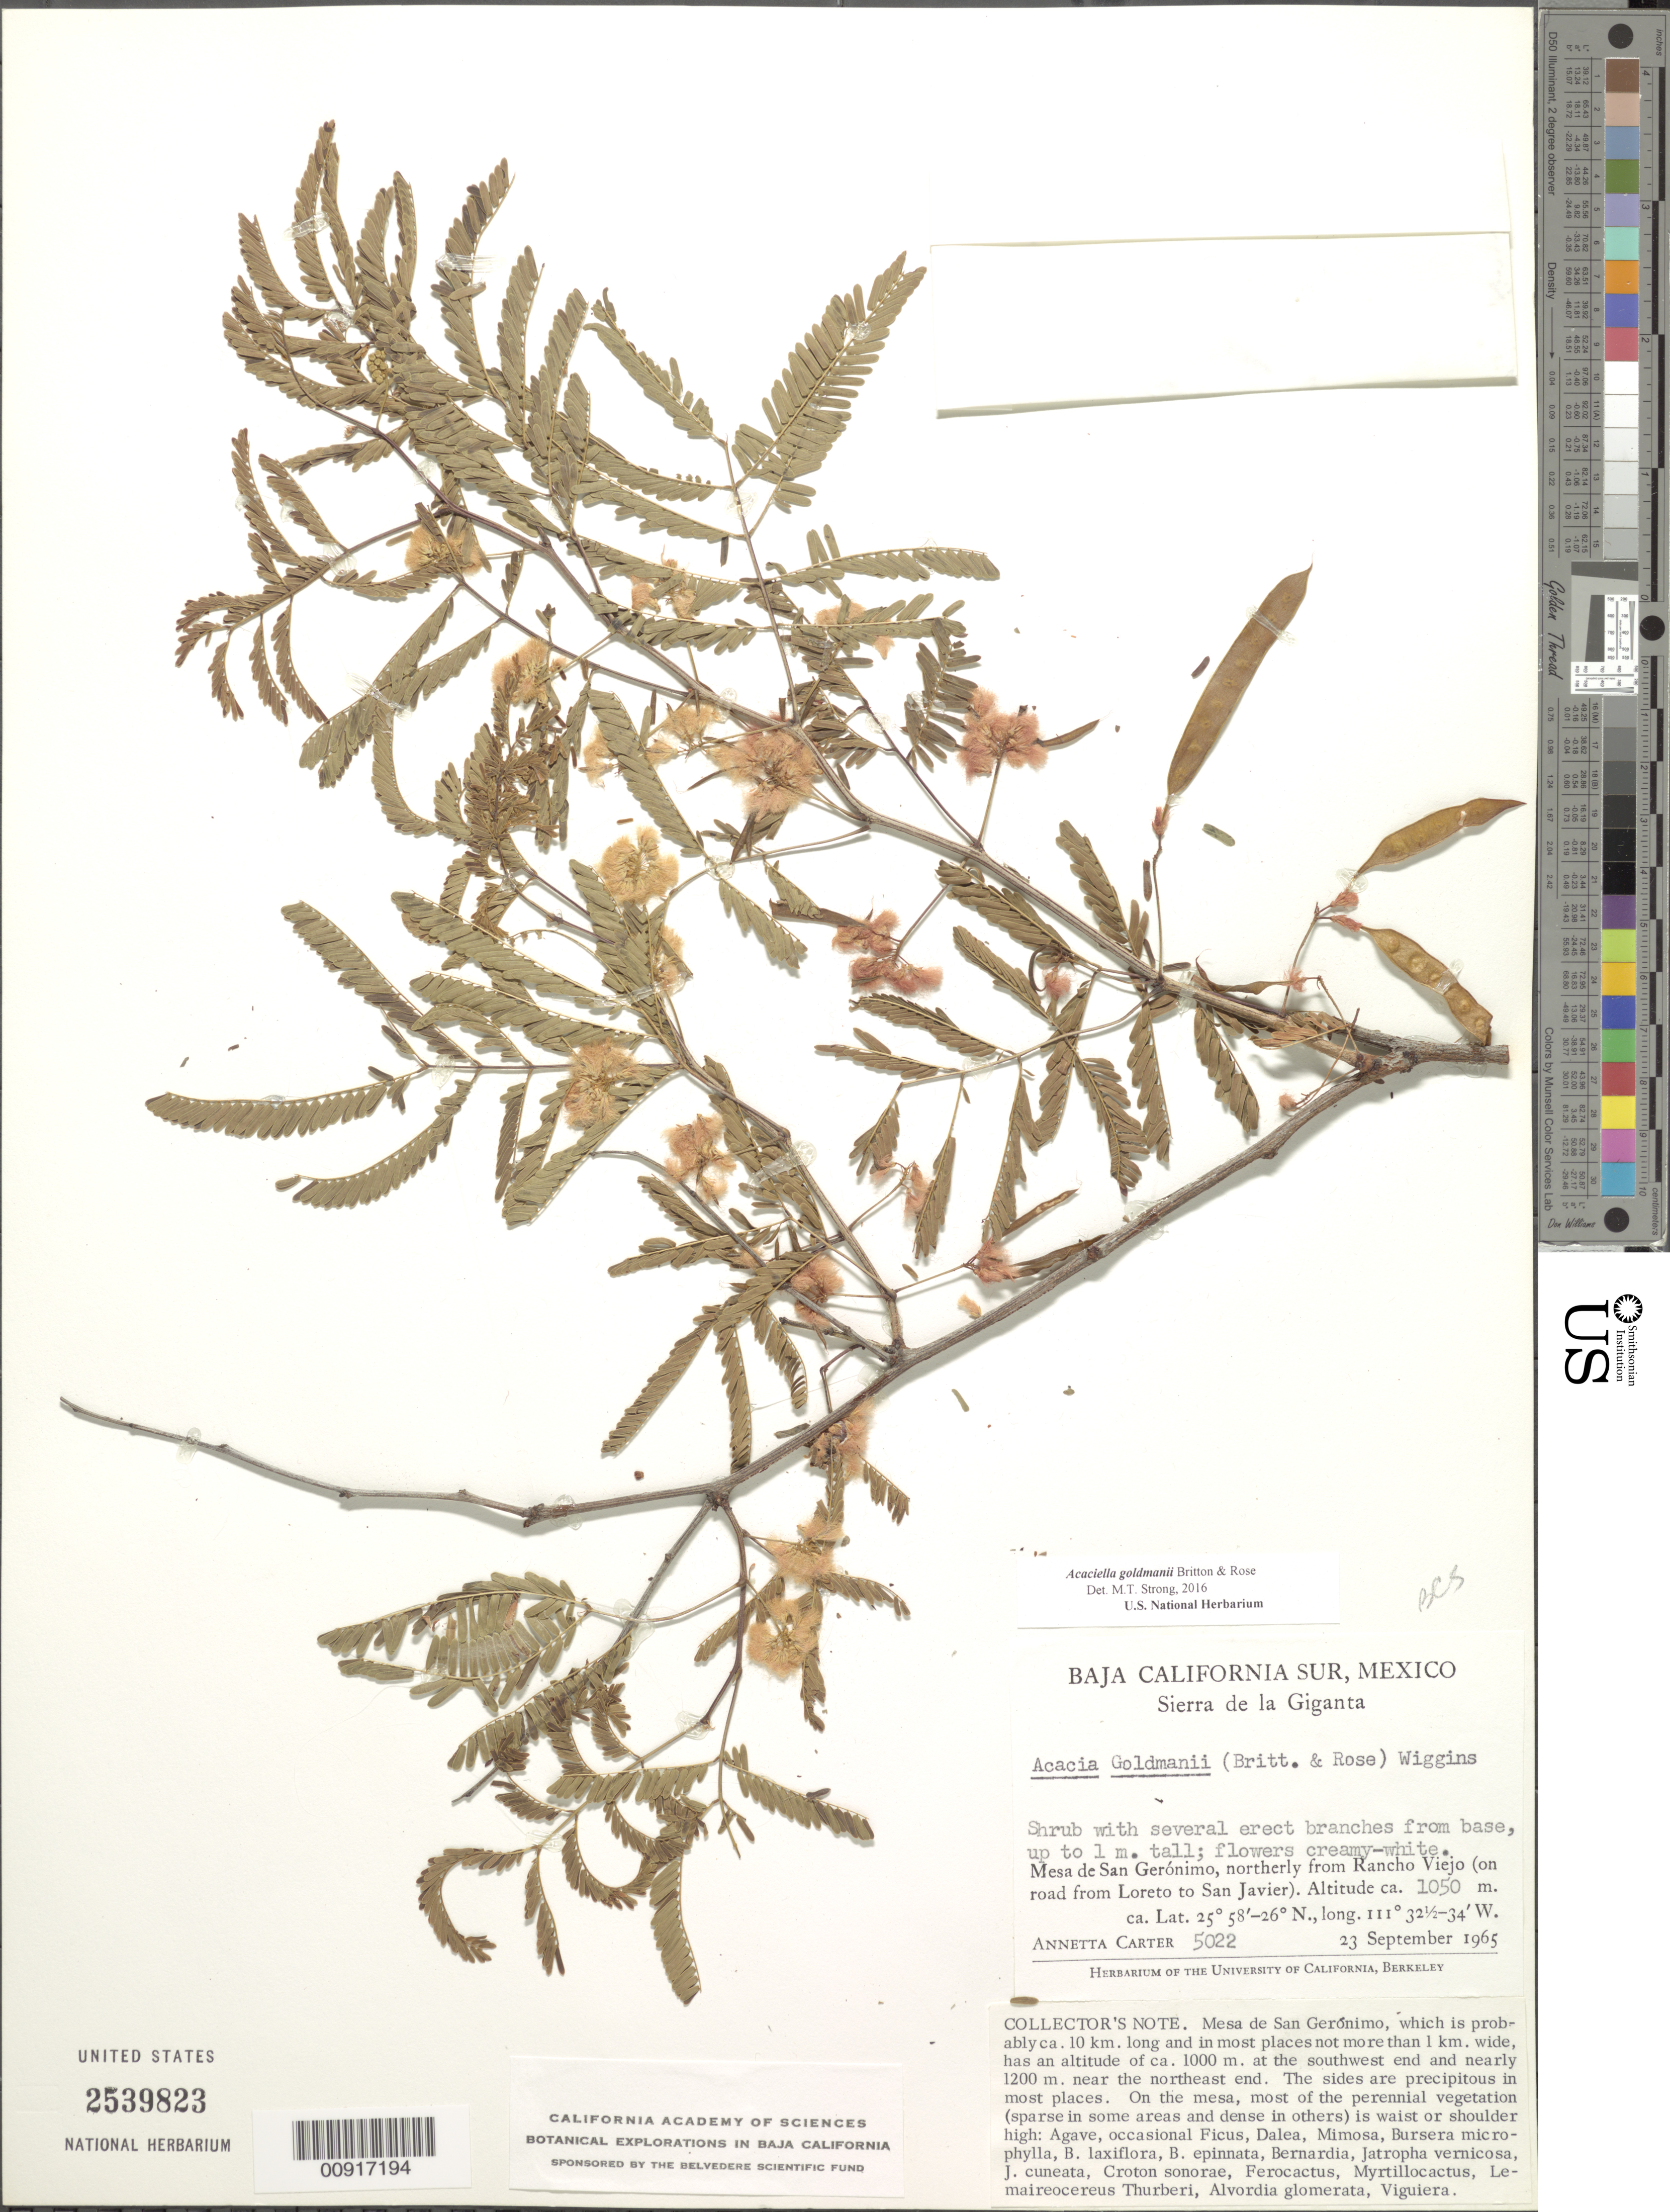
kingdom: Plantae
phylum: Tracheophyta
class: Magnoliopsida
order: Fabales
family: Fabaceae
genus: Acaciella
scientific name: Acaciella goldmanii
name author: Britton & Rose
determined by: Strong, M. T., (US), Smithsonian Institution - National Museum of Natural History (UNITED STATES)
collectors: A. Carter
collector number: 5022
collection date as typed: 23 Sep 1965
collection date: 1965-09-23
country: Mexico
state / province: Baja California Sur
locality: Mesa de San Gerónimo, northerly from Rancho Viejo (on road from Loreto to San Javier)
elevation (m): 1175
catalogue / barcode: US 2539823